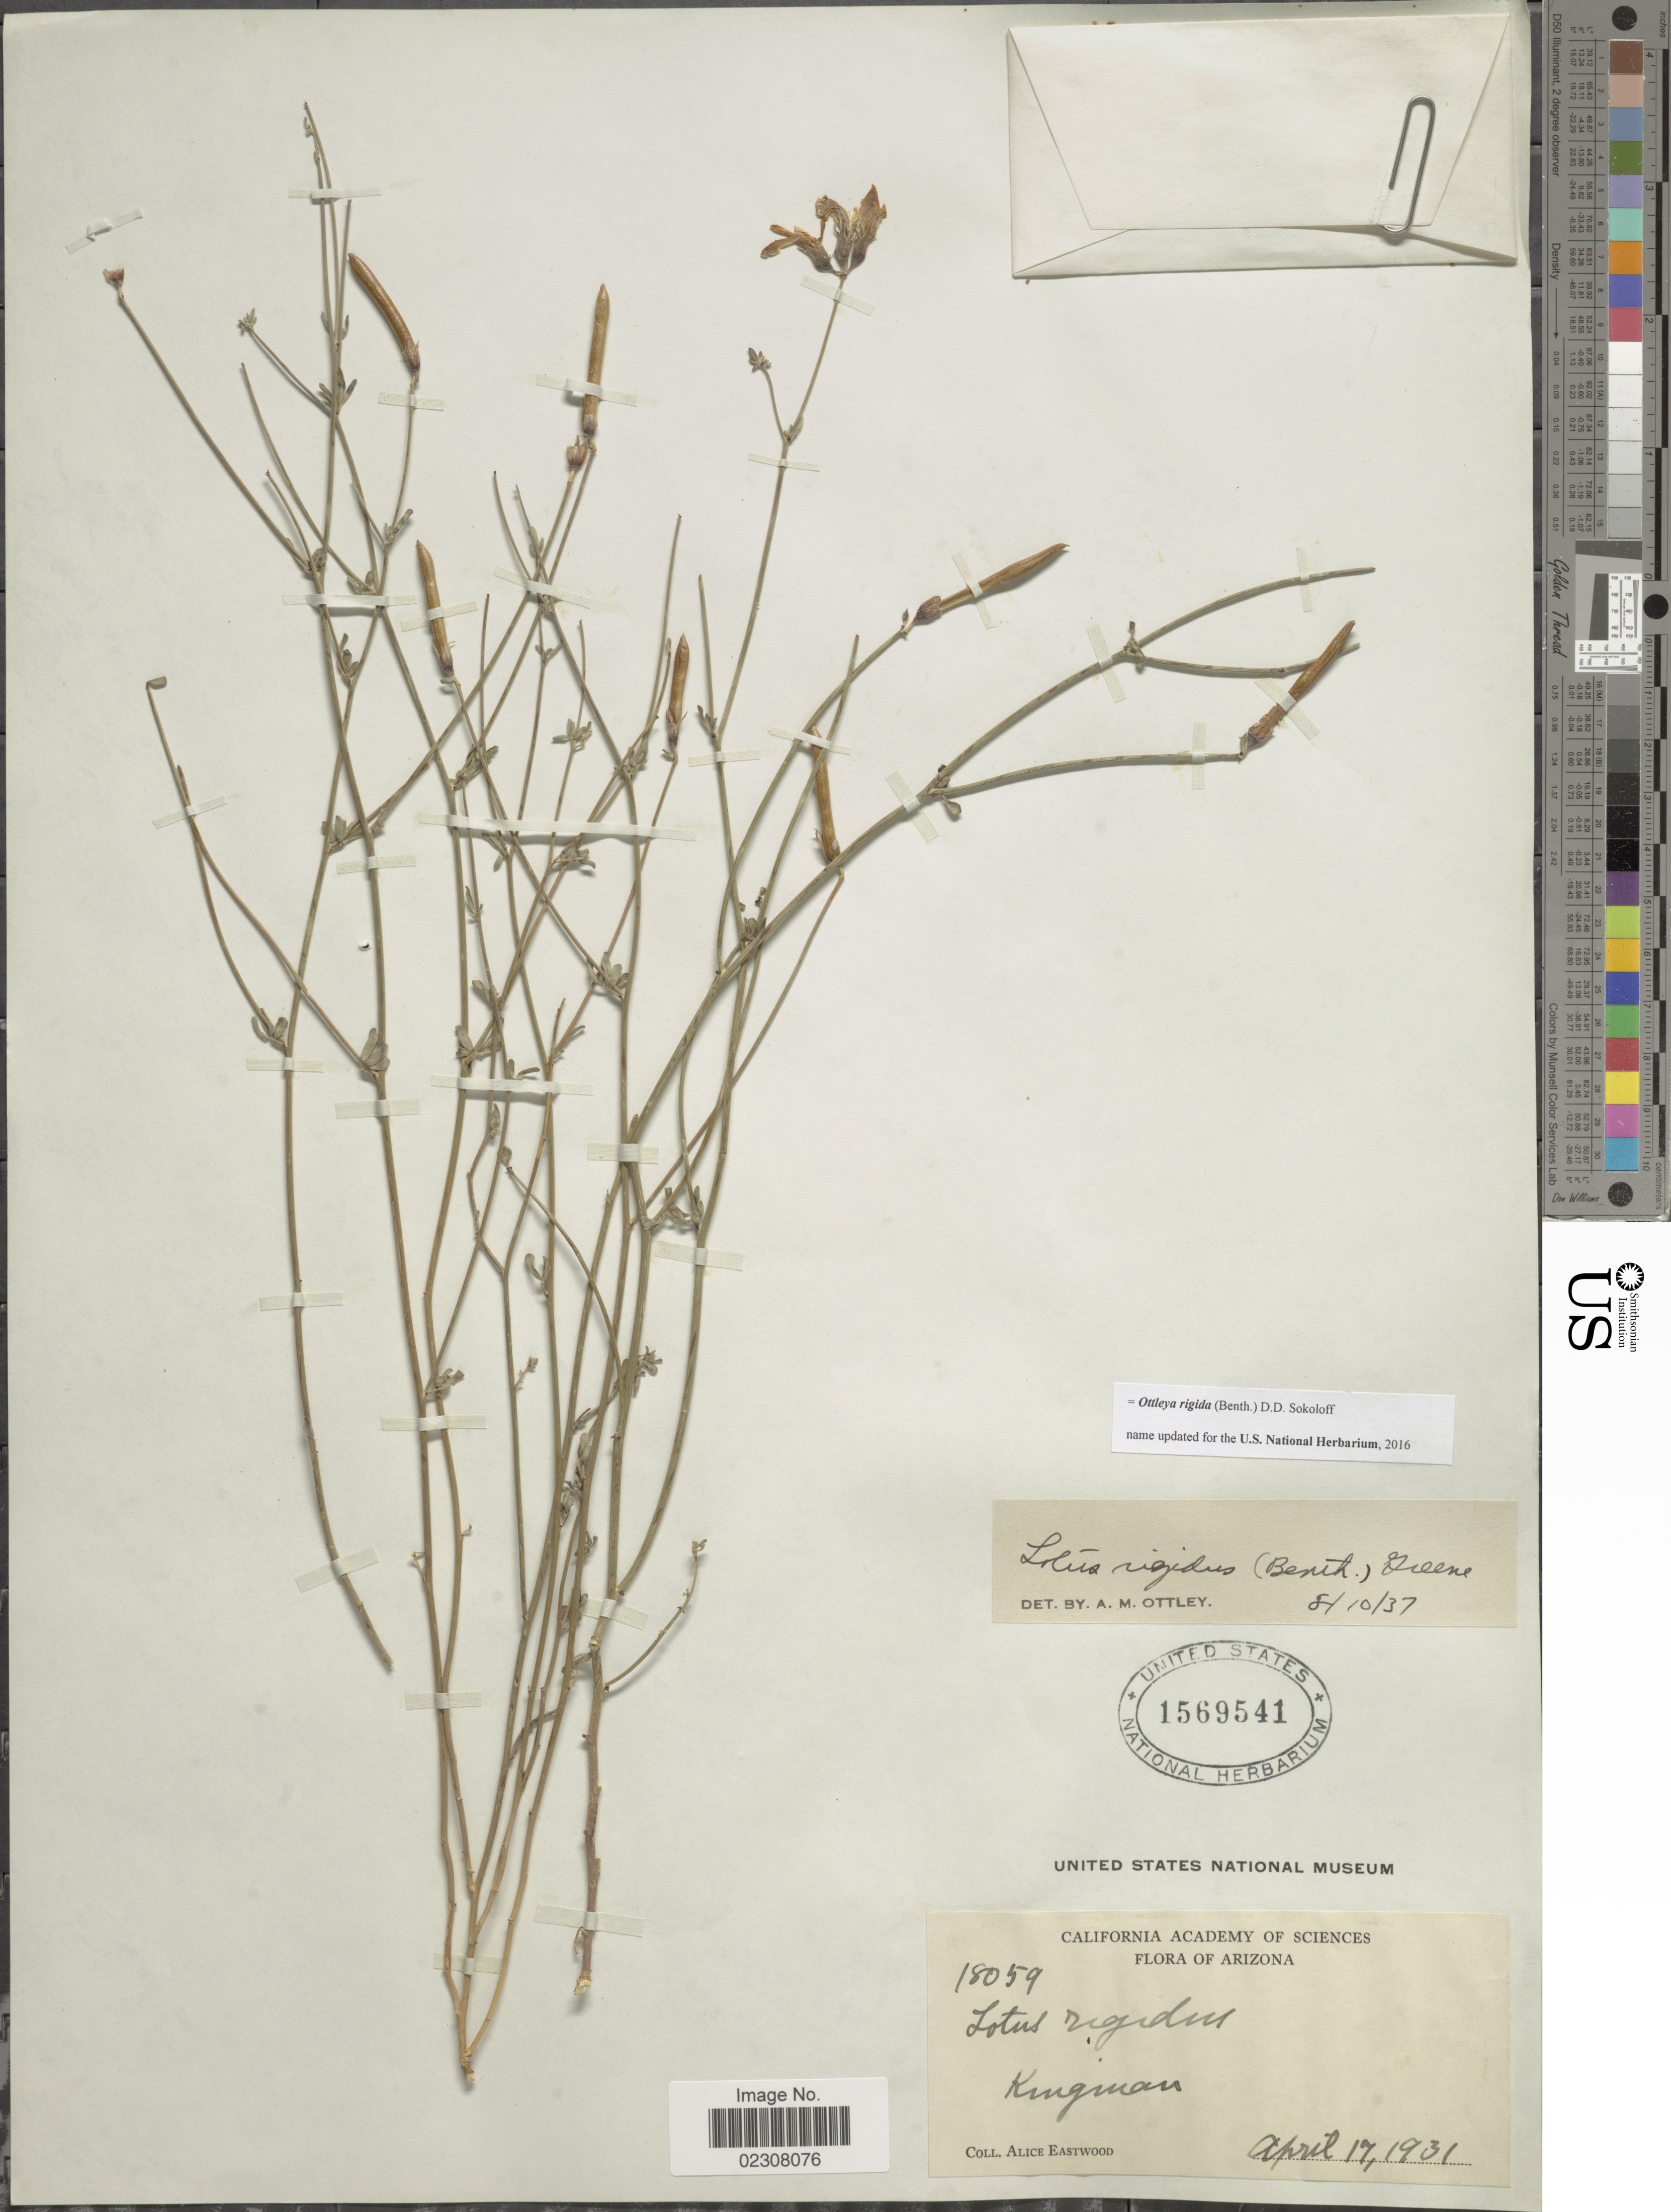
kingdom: Plantae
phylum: Tracheophyta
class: Magnoliopsida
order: Fabales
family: Fabaceae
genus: Ottleya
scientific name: Ottleya rigida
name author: (Benth.) D.D. Sokoloff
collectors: A. Eastwood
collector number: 18059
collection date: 1931-04-17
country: United States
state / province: Arizona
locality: Kingman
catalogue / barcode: US 1569541